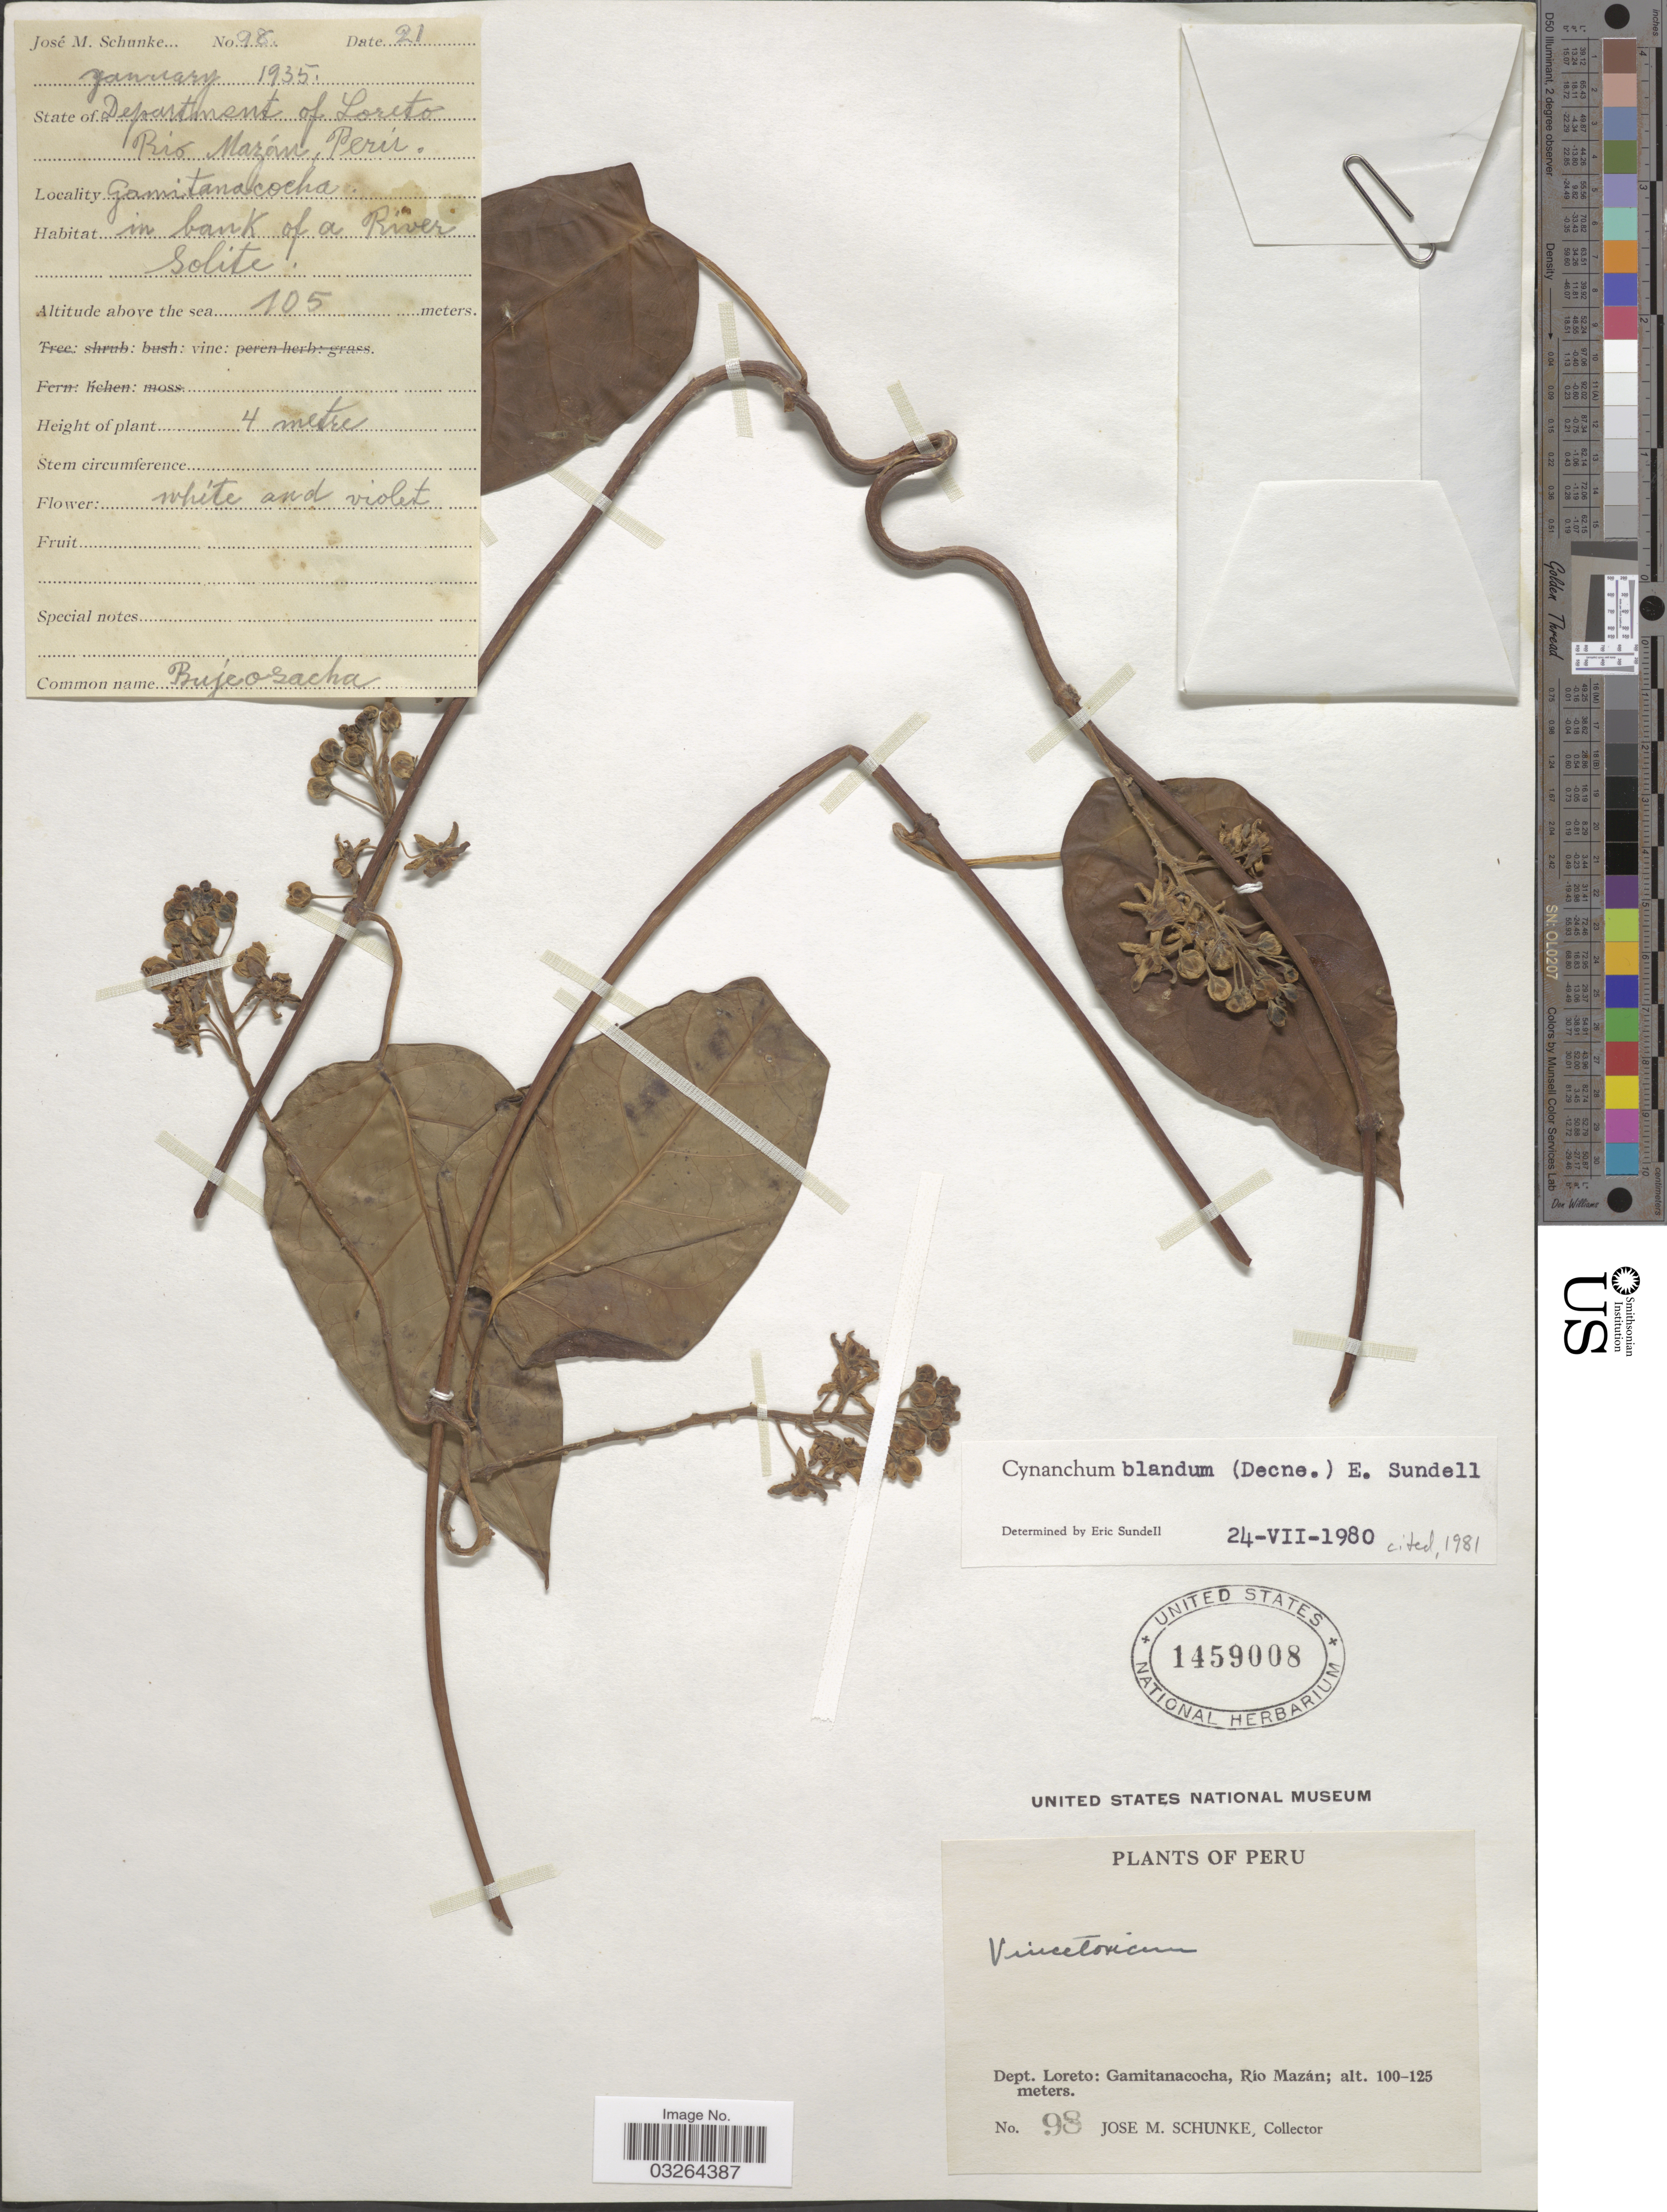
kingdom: Plantae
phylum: Tracheophyta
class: Magnoliopsida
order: Gentianales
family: Apocynaceae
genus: Cynanchum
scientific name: Cynanchum blandum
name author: (Decne.) Sundell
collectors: J. M. Schunke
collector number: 98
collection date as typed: Transcribed d/m/y: //21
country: Peru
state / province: Loreto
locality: Dept. Loreto: Gamitanacocha, Río Mazán.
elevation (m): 105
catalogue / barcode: US 1459008